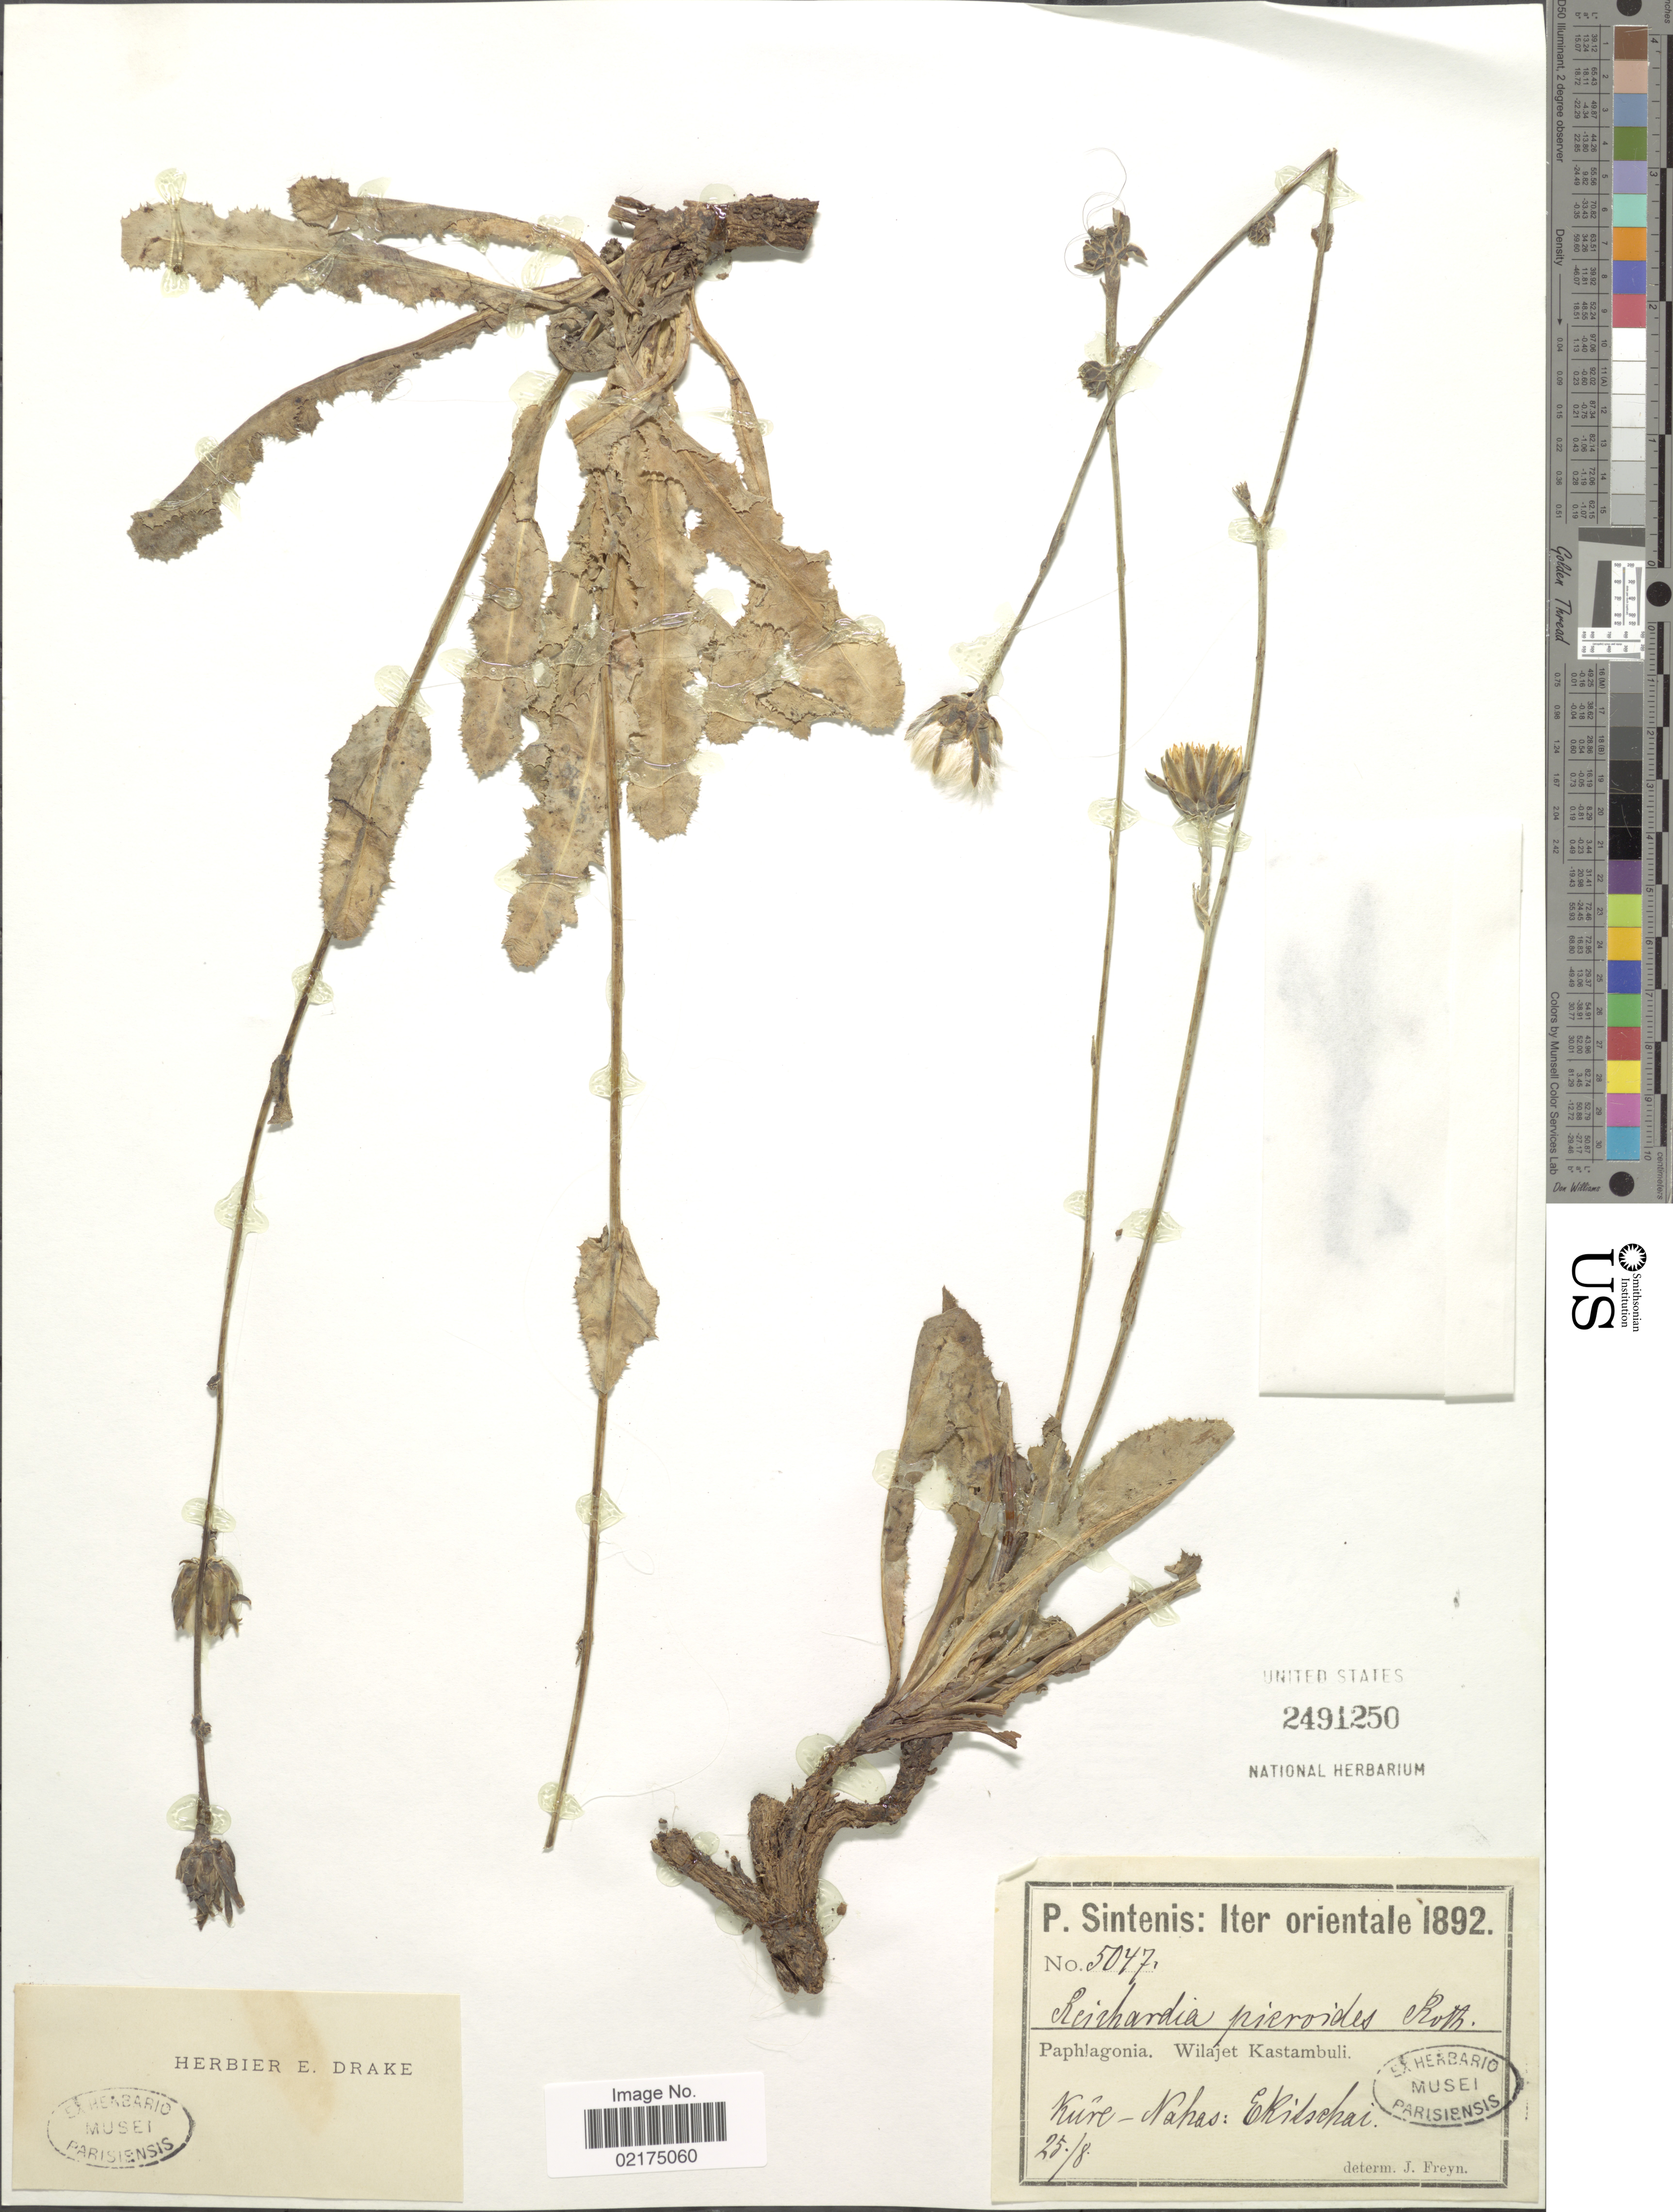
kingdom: Plantae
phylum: Tracheophyta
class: Magnoliopsida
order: Asterales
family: Asteraceae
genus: Reichardia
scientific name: Reichardia picroides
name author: (L.) Roth.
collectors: P. Sintenis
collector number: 5047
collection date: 1892-08-25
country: Turkey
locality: Paphlagonia, Wilajet Kastambuli, Kure - Nahas: Ekischai [interpreted]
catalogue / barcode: US 2491250